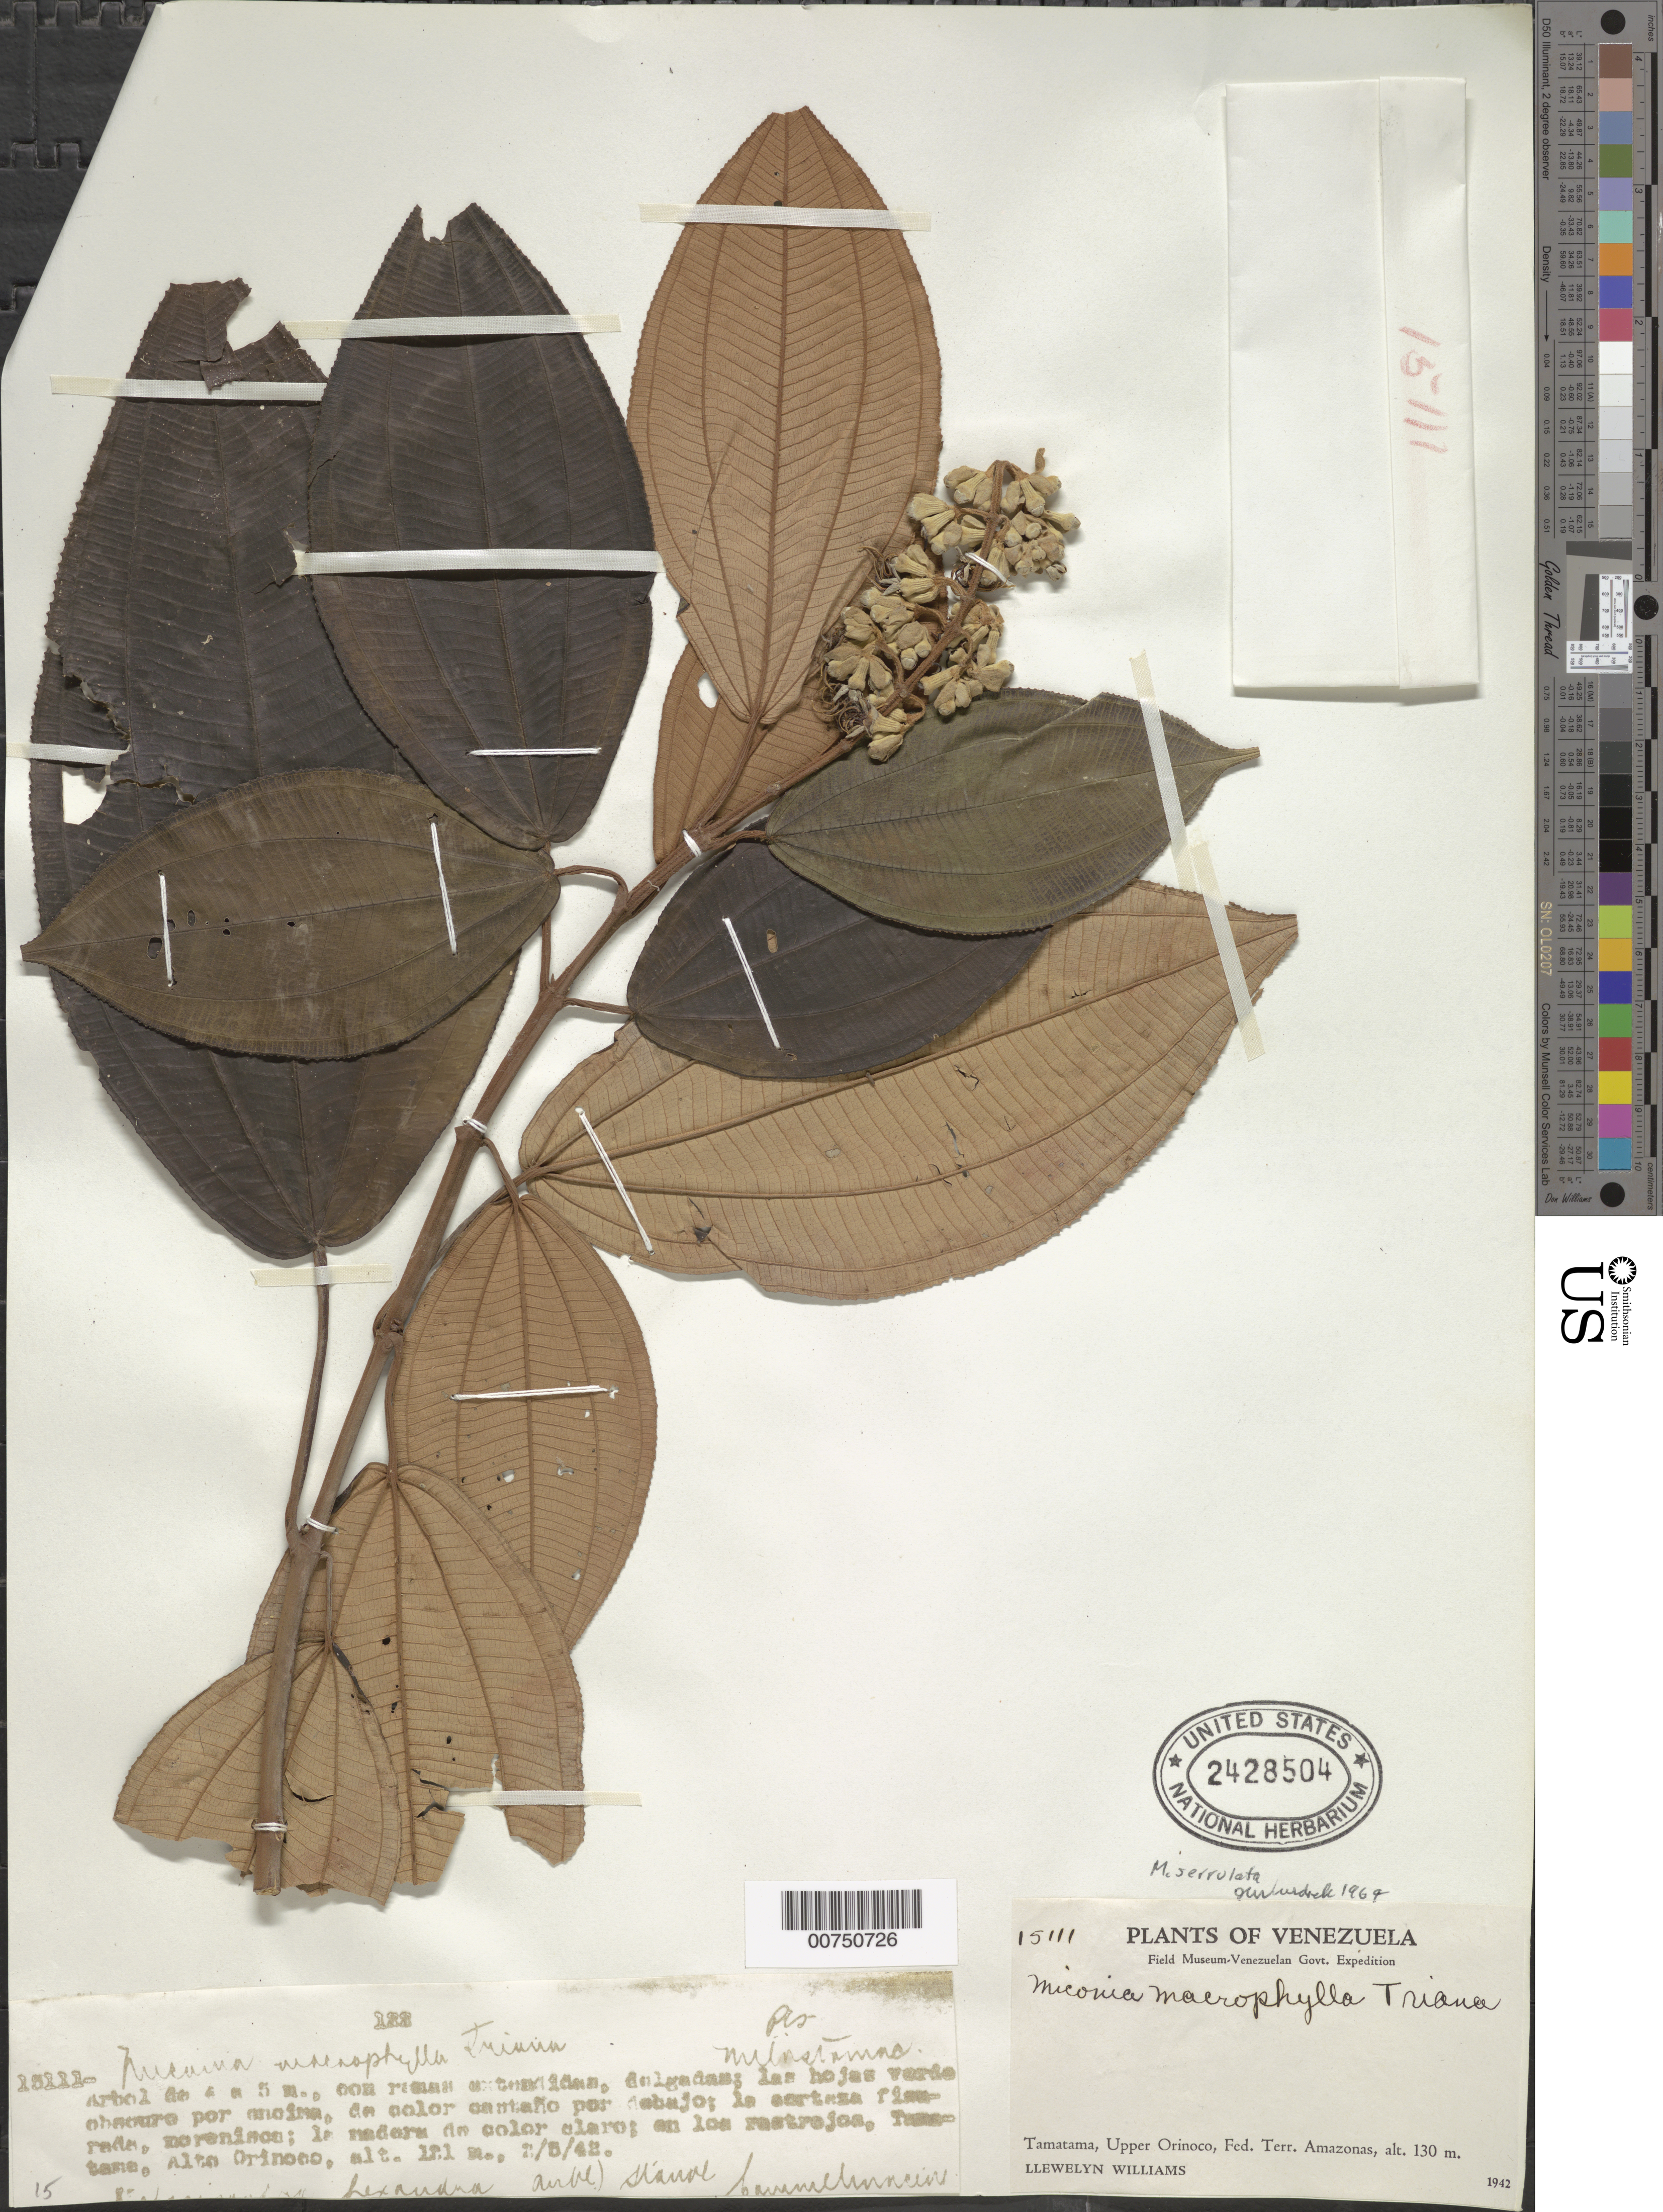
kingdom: Plantae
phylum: Tracheophyta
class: Magnoliopsida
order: Myrtales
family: Melastomataceae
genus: Miconia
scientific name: Miconia serrulata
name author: (DC.) Naudin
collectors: Ll. Williams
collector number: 15111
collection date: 1942-05-02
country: Venezuela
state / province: Amazonas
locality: Tamatama, Upper Orinoco, Fed. Terr. Amazonas. Alto Orinoco.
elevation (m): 121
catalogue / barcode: US 2428504